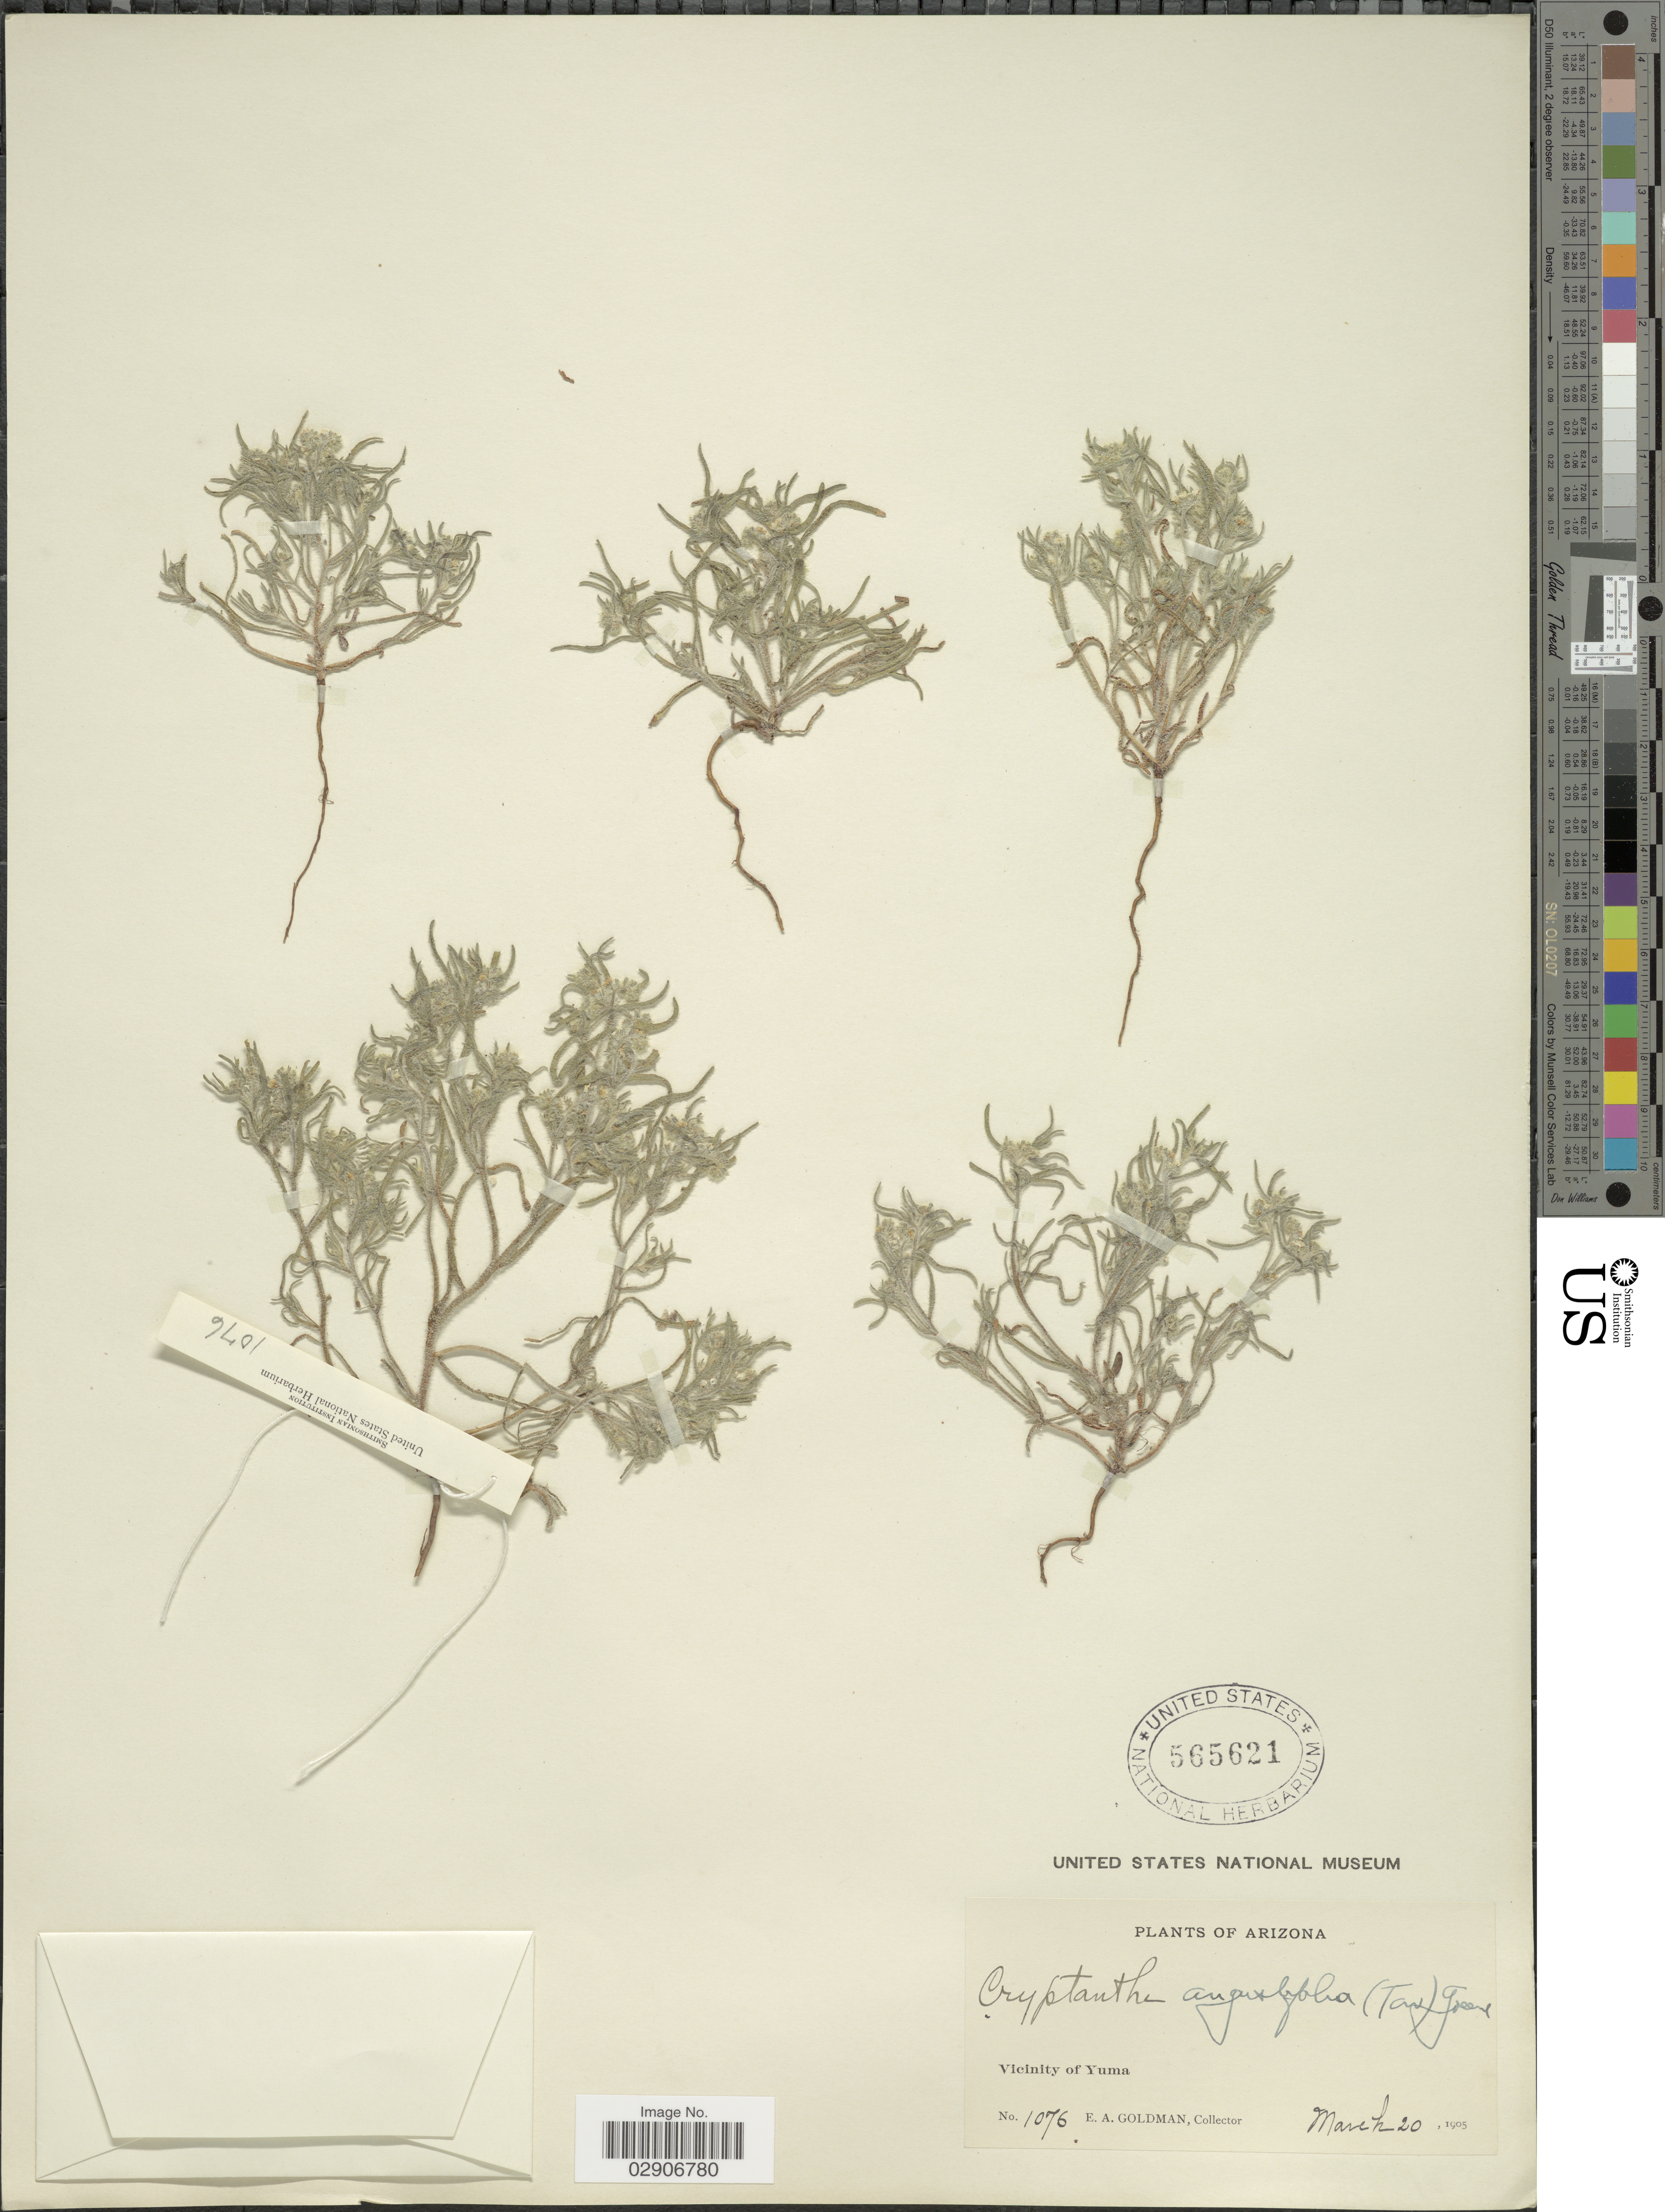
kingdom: Plantae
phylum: Tracheophyta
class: Magnoliopsida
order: Boraginales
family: Boraginaceae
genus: Cryptantha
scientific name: Cryptantha angustifolia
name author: (Torr.) Greene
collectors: E. A. Goldman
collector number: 1076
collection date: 1905-03-20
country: United States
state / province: Arizona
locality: Vicinity of Yuma.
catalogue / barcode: US 565621